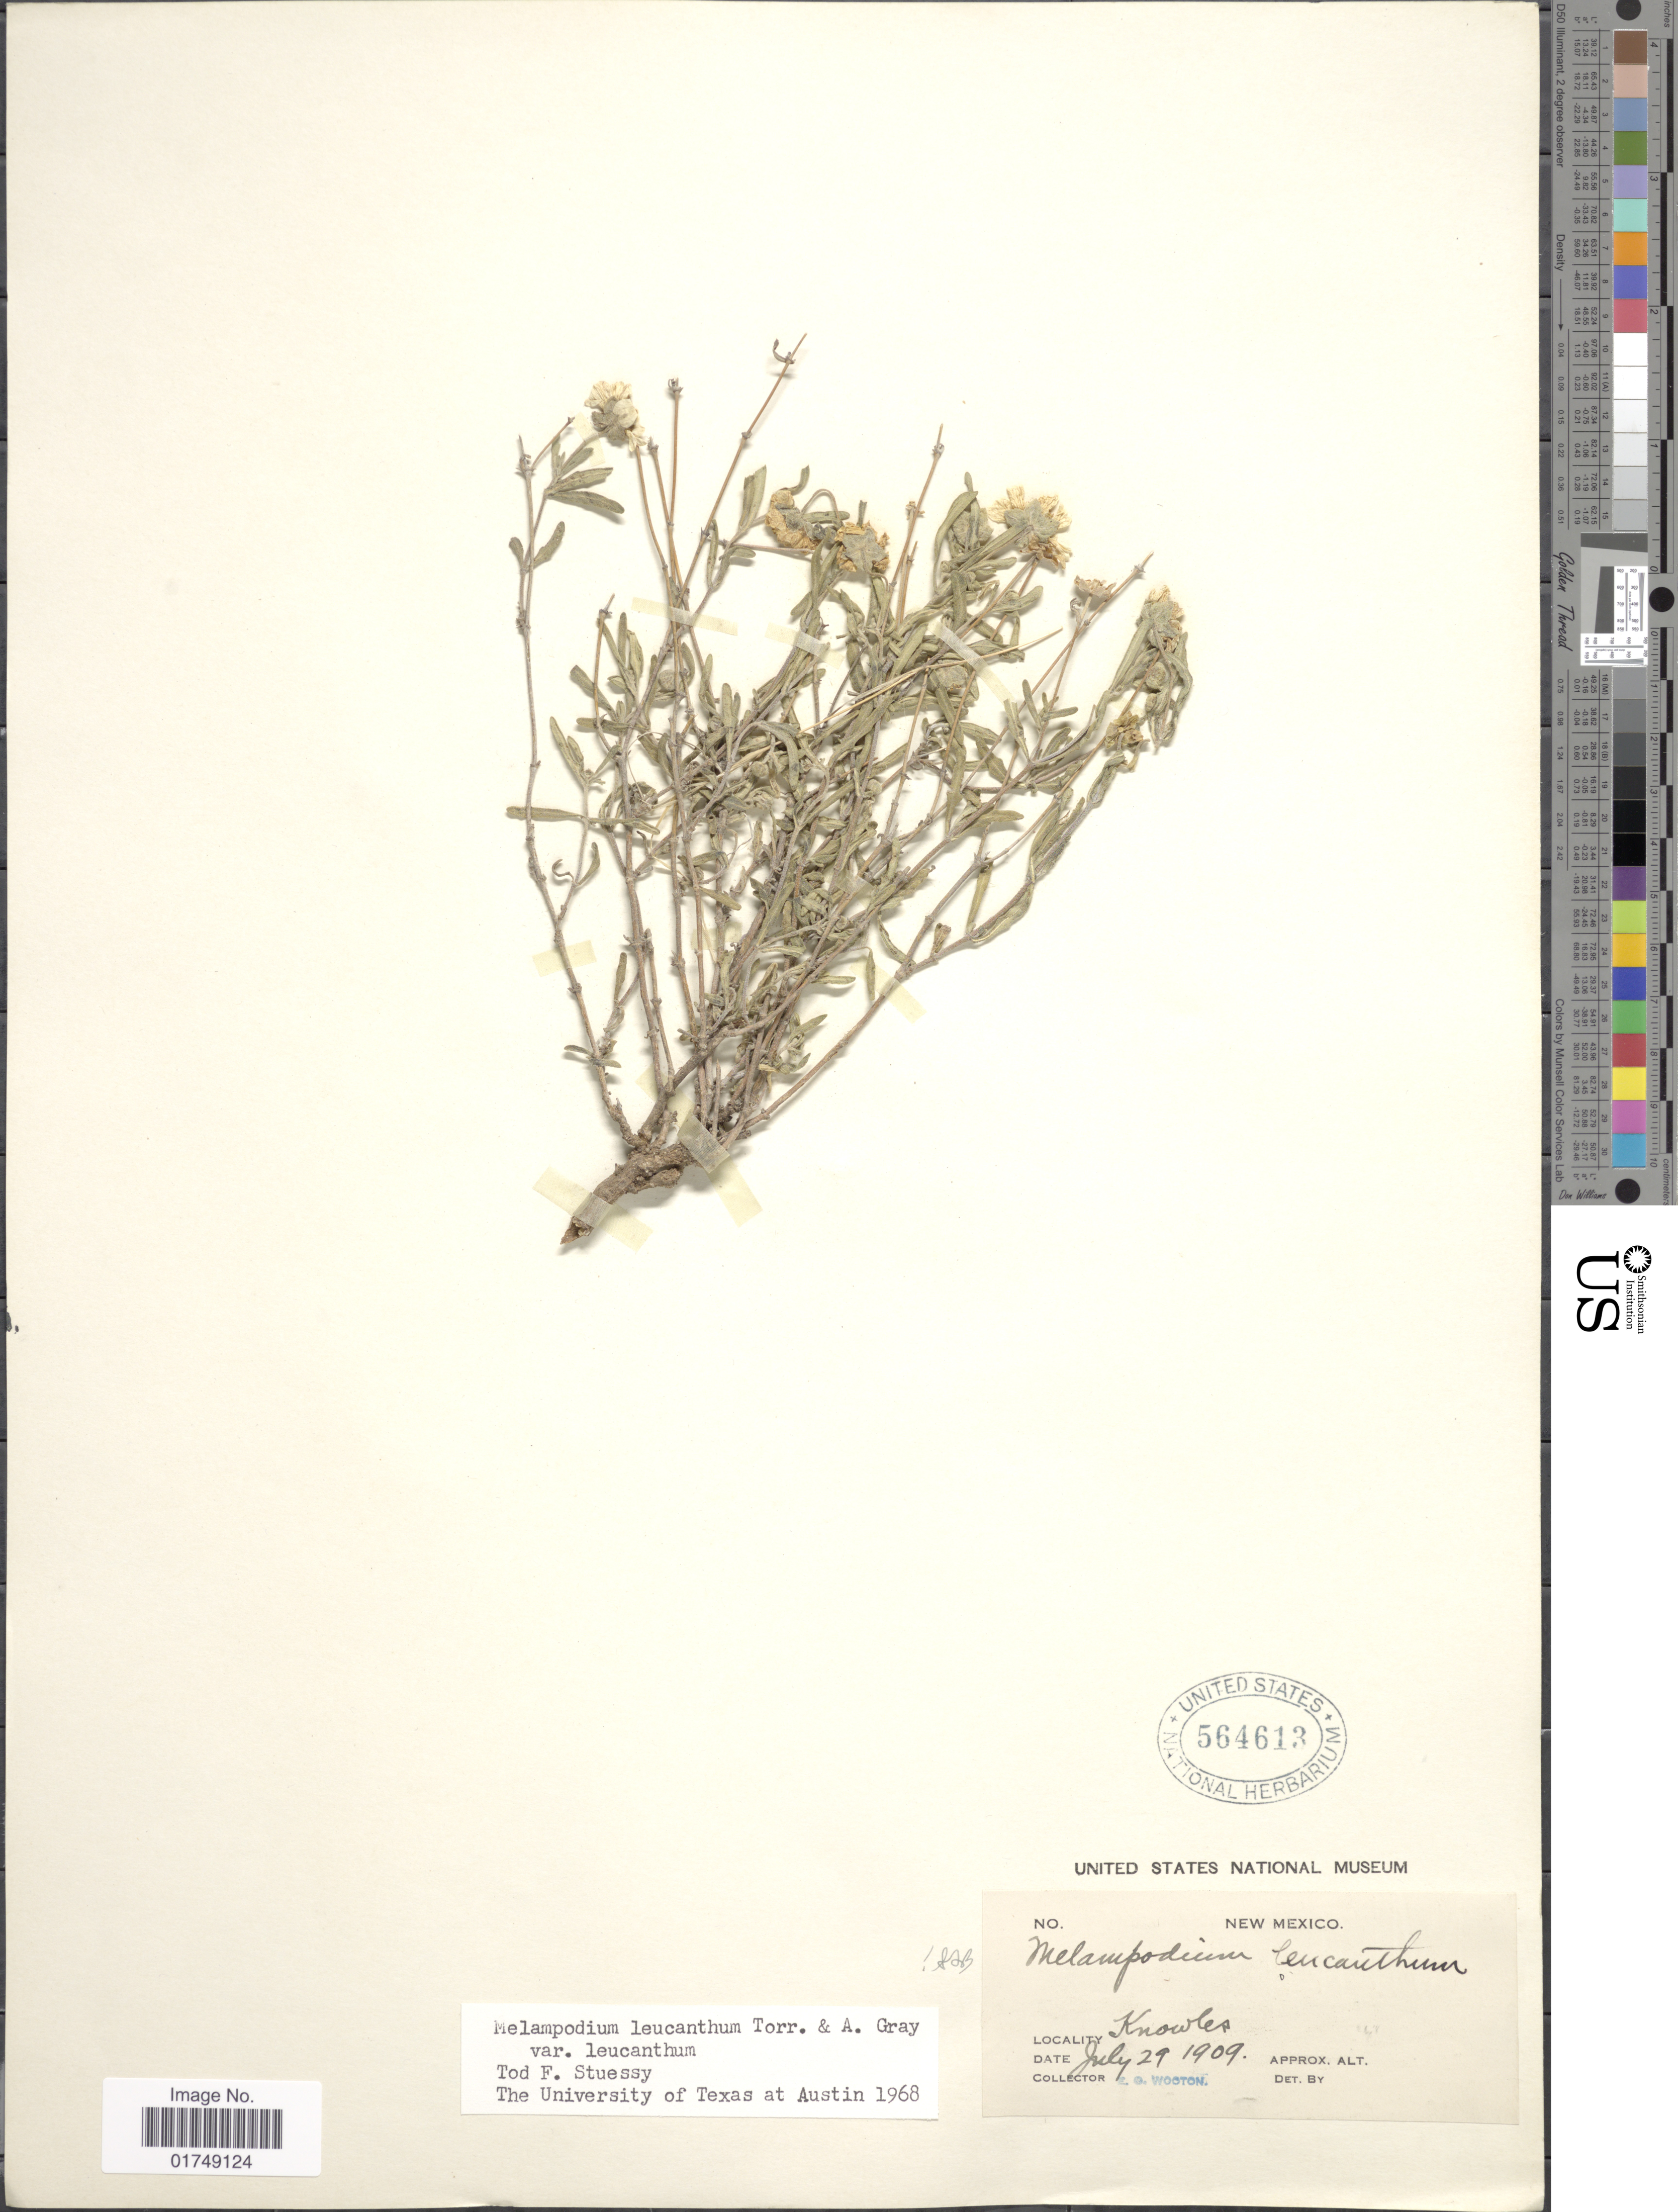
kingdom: Plantae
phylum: Tracheophyta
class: Magnoliopsida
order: Asterales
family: Asteraceae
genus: Melampodium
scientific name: Melampodium leucanthum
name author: Torr. & A. Gray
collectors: E. O. Wooton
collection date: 1909-07-29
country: United States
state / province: New Mexico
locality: Knowles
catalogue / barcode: US 564613